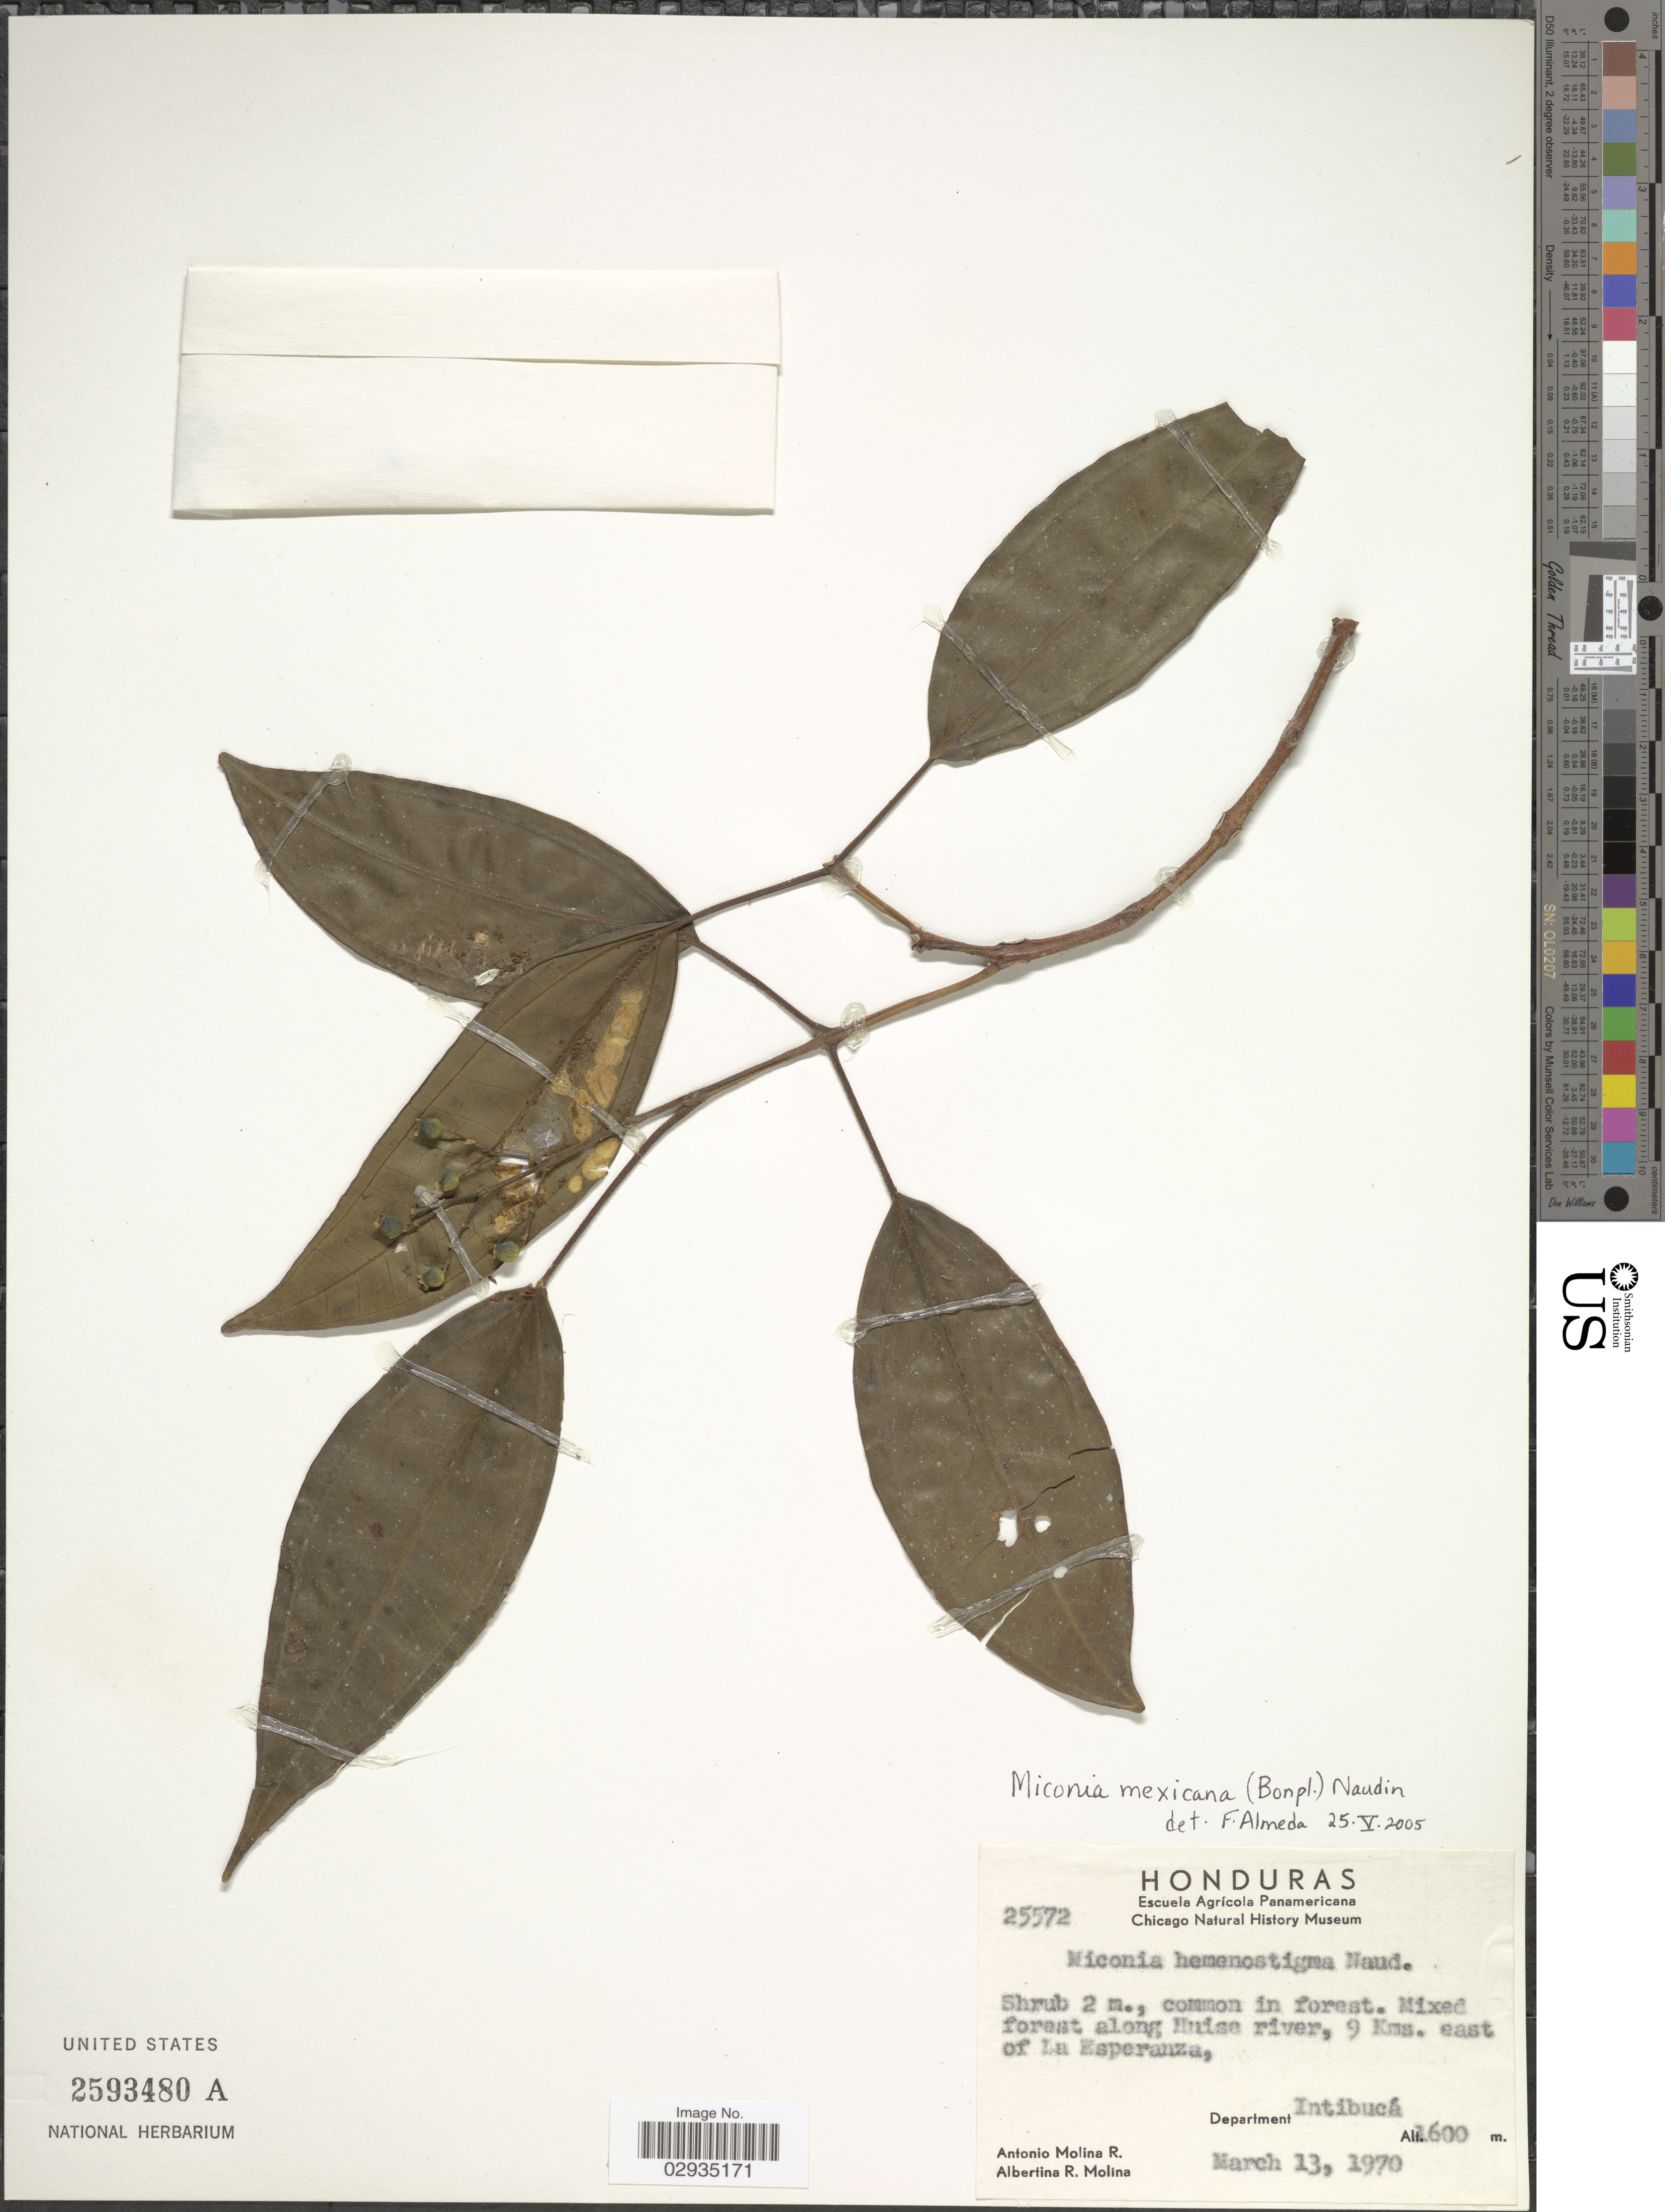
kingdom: Plantae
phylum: Tracheophyta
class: Magnoliopsida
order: Myrtales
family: Melastomataceae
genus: Miconia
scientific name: Miconia mexicana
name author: (Bonpl.) Naudin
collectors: A. Molina R. & A. R. Molina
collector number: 25572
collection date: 1970-03-13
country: Honduras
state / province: Intibuca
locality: Mixed forest along Huise river, 9 Kms. east of La Esperanza, Department Intibucá.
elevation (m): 1600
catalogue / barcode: US 2593480A